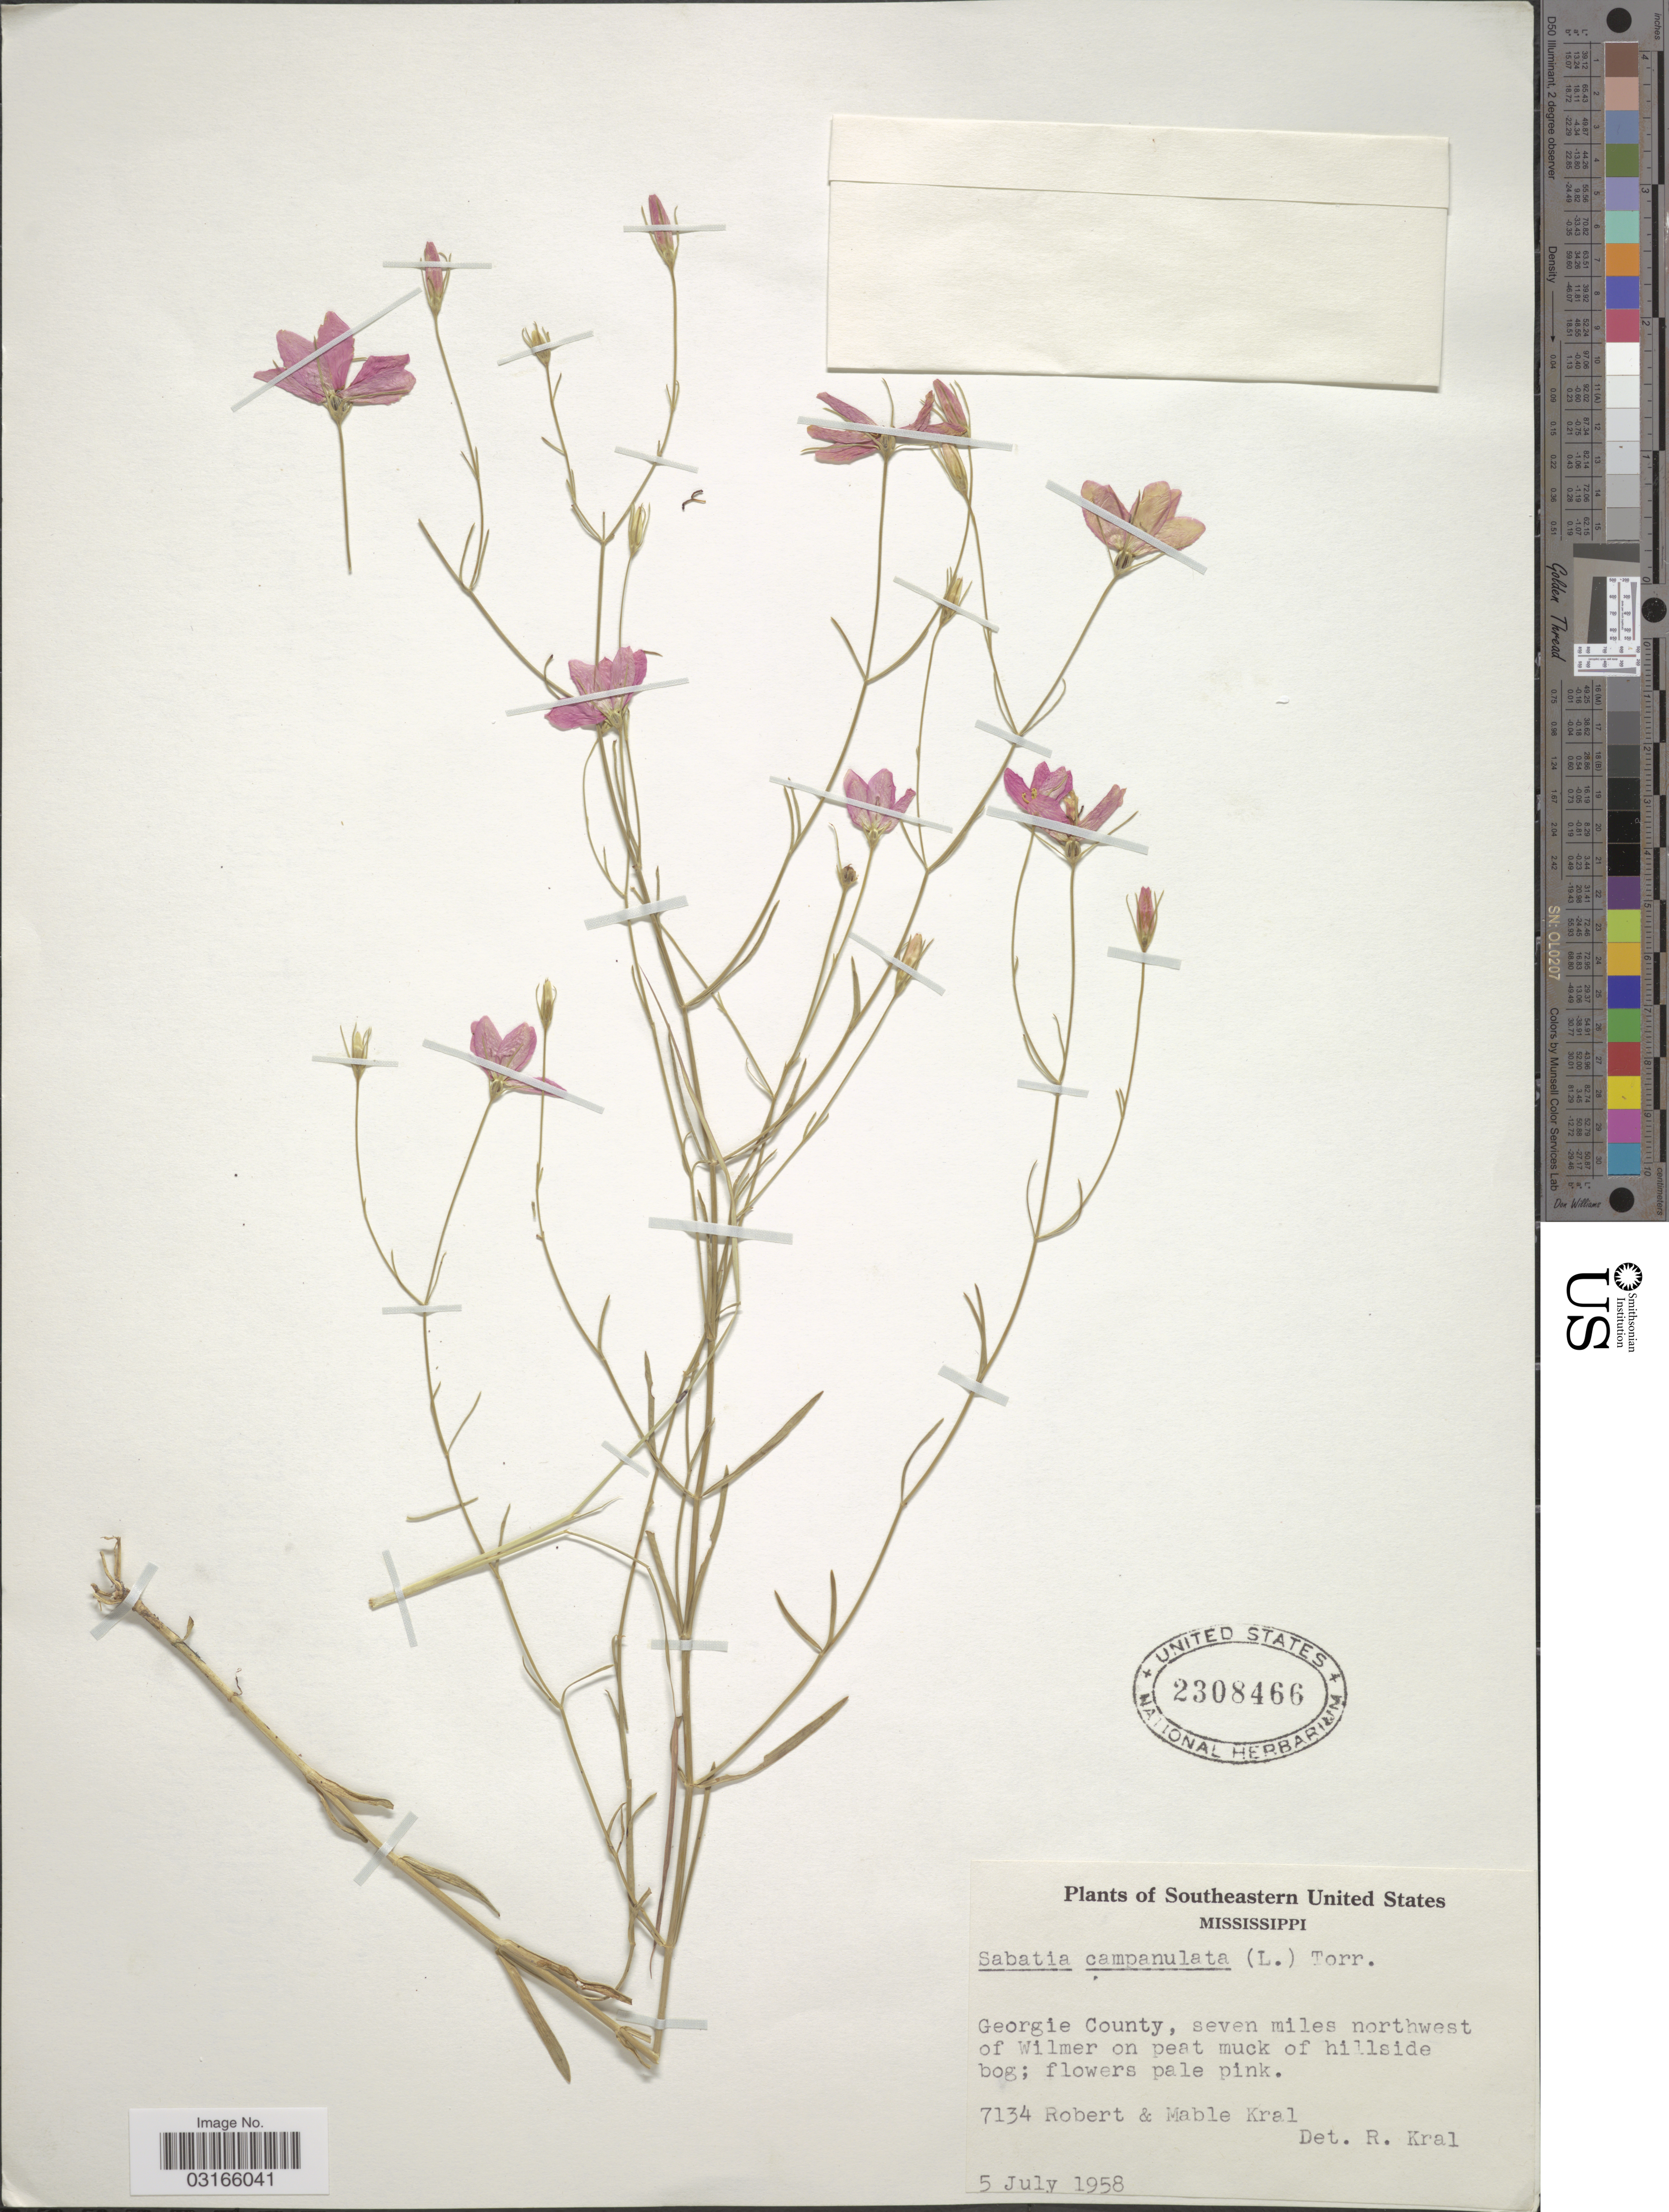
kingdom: Plantae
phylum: Tracheophyta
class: Magnoliopsida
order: Gentianales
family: Gentianaceae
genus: Sabatia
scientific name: Sabatia campanulata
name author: (L.) Torr.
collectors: R. Kral & M. Kral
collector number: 7134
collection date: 1958-07-05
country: United States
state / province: Mississippi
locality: Southeastern United States, Georgie County, seven miles northwest of Wilmer on peat muck of hillside bog.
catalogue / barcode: US 2308466